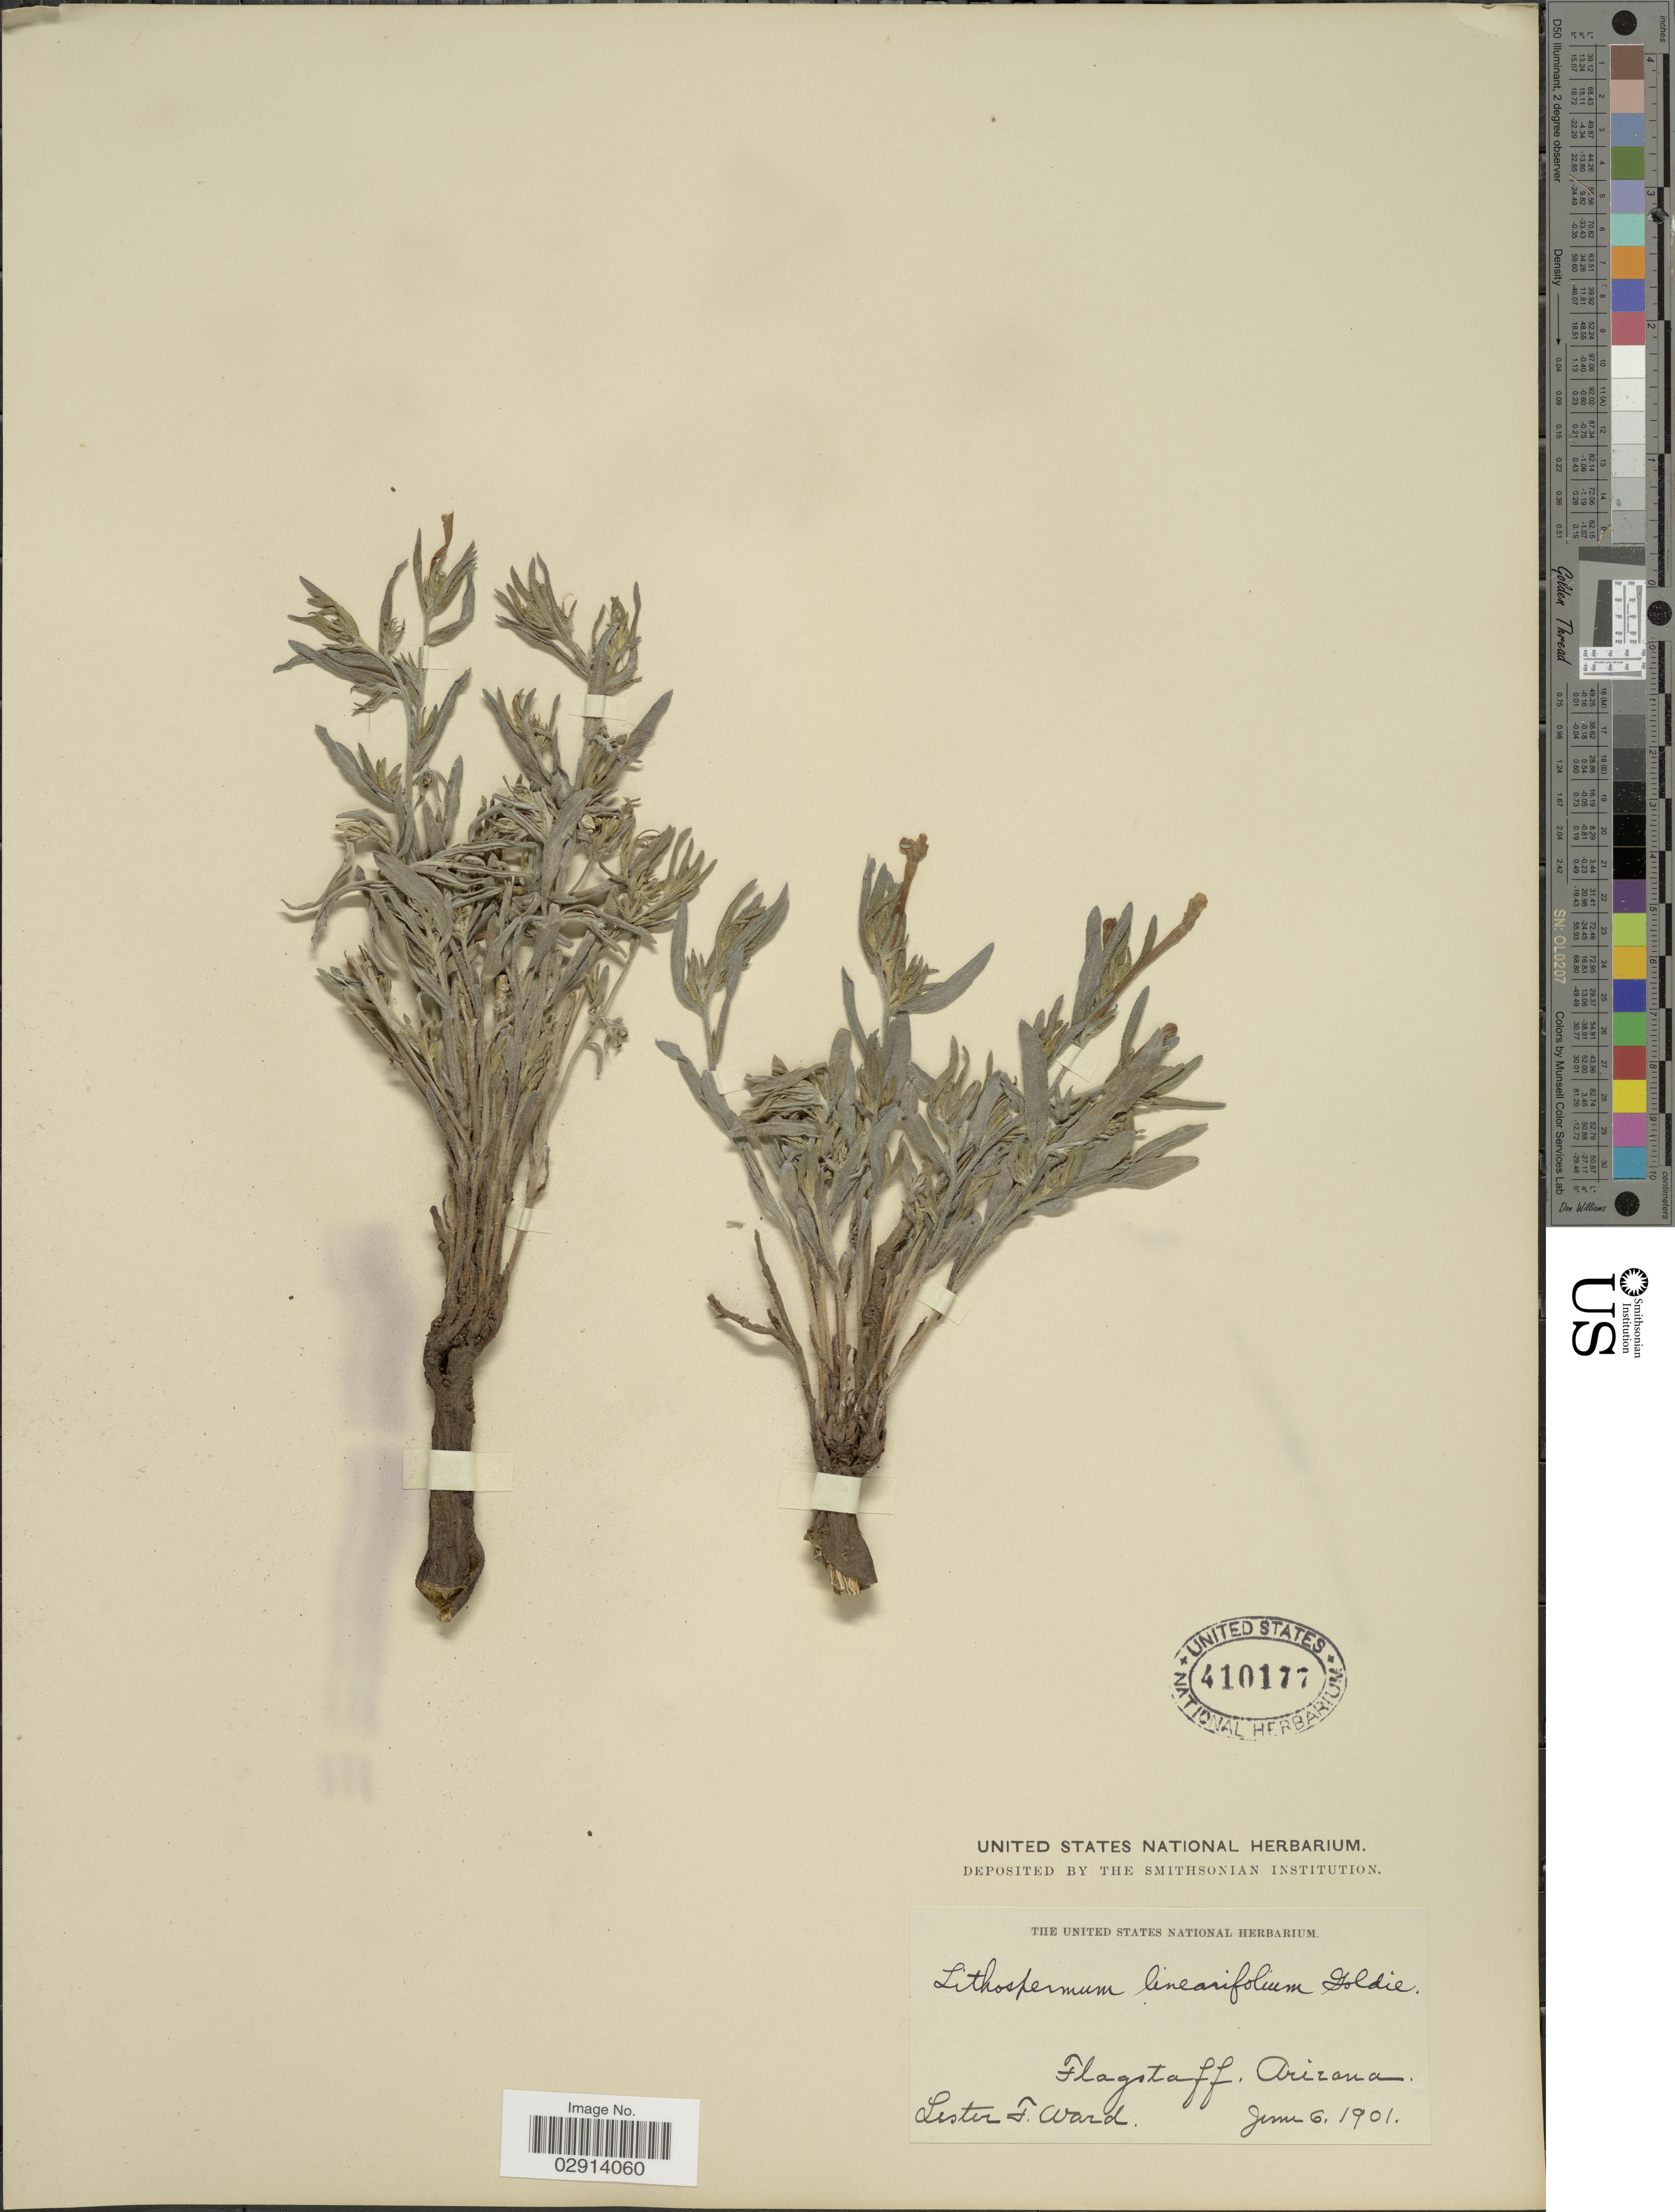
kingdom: Plantae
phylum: Tracheophyta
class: Magnoliopsida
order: Boraginales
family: Boraginaceae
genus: Lithospermum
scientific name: Lithospermum incisum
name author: Lehm.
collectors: L. F. Ward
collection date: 1901-06-06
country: United States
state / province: Arizona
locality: Flagstaff.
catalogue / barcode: US 410177